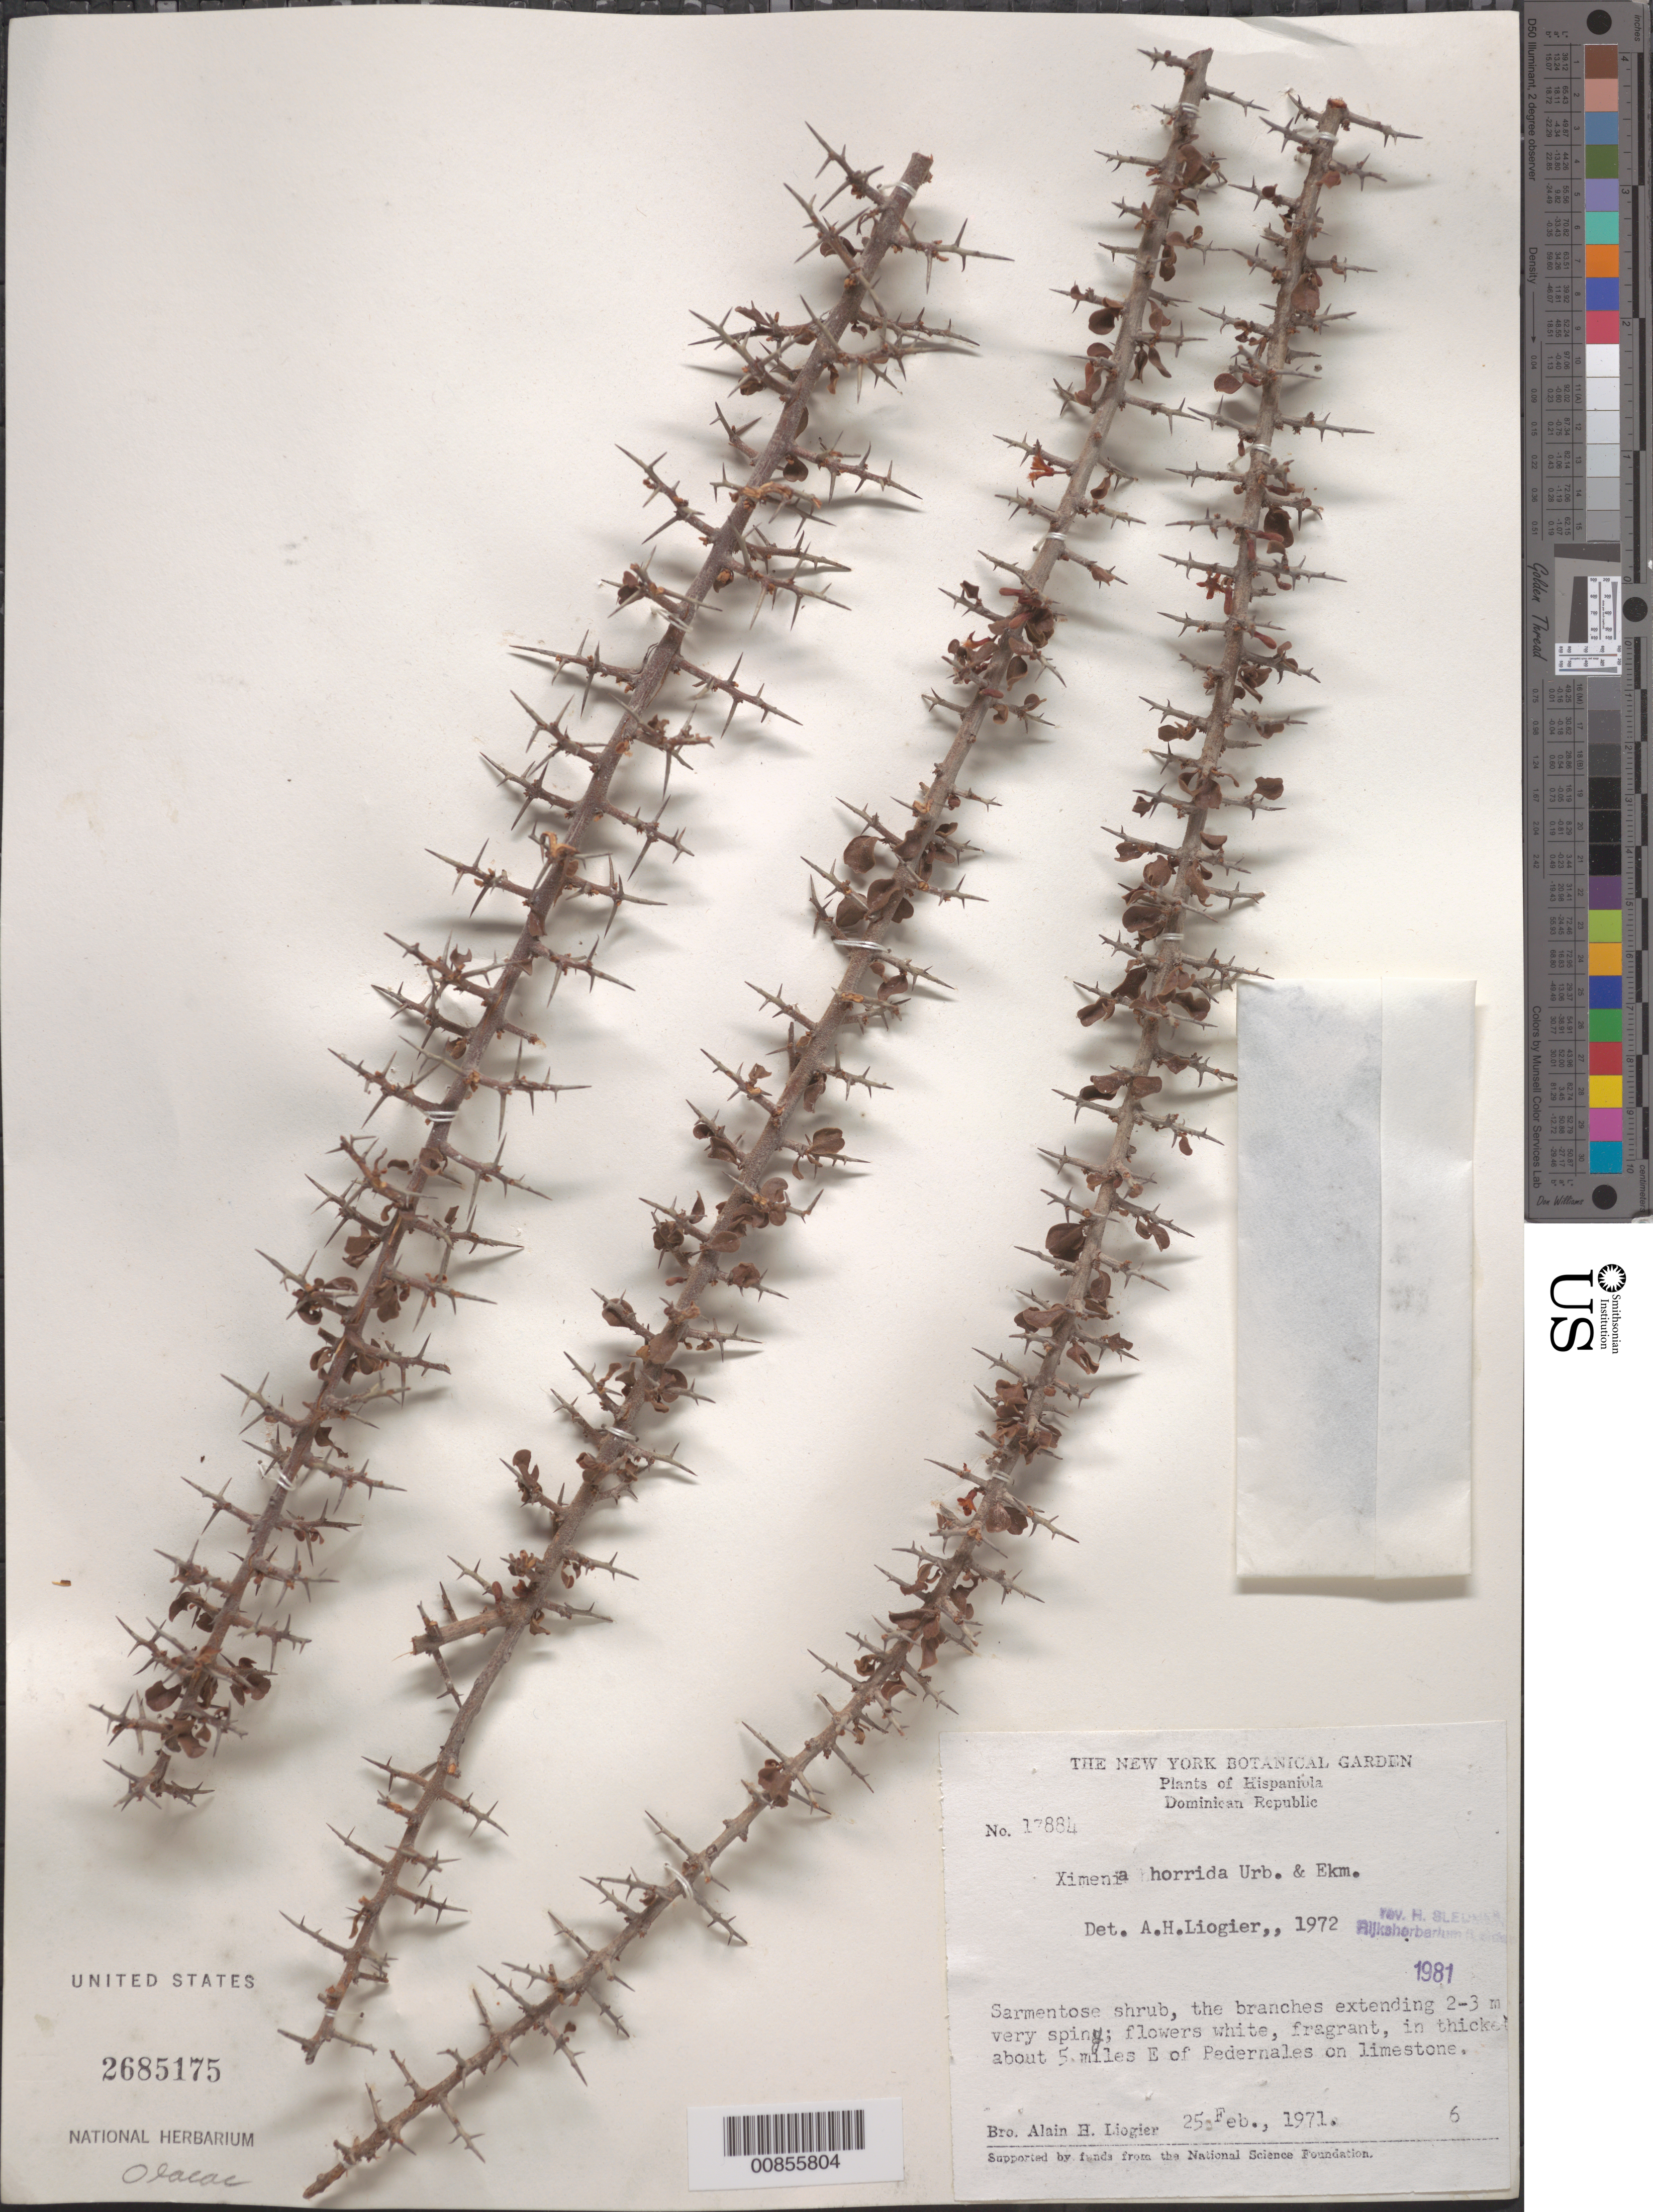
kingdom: Plantae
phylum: Tracheophyta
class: Magnoliopsida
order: Santalales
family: Ximeniaceae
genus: Ximenia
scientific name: Ximenia horrida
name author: Urb. & Ekman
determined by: Liogier, Alain H.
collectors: A. H. Liogier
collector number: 17884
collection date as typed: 25 Feb 1971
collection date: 1971-02-25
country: Dominican Republic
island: Hispaniola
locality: About 5 miles E of Pedernales.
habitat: In thicket. On limestone.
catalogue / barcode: US 2685175